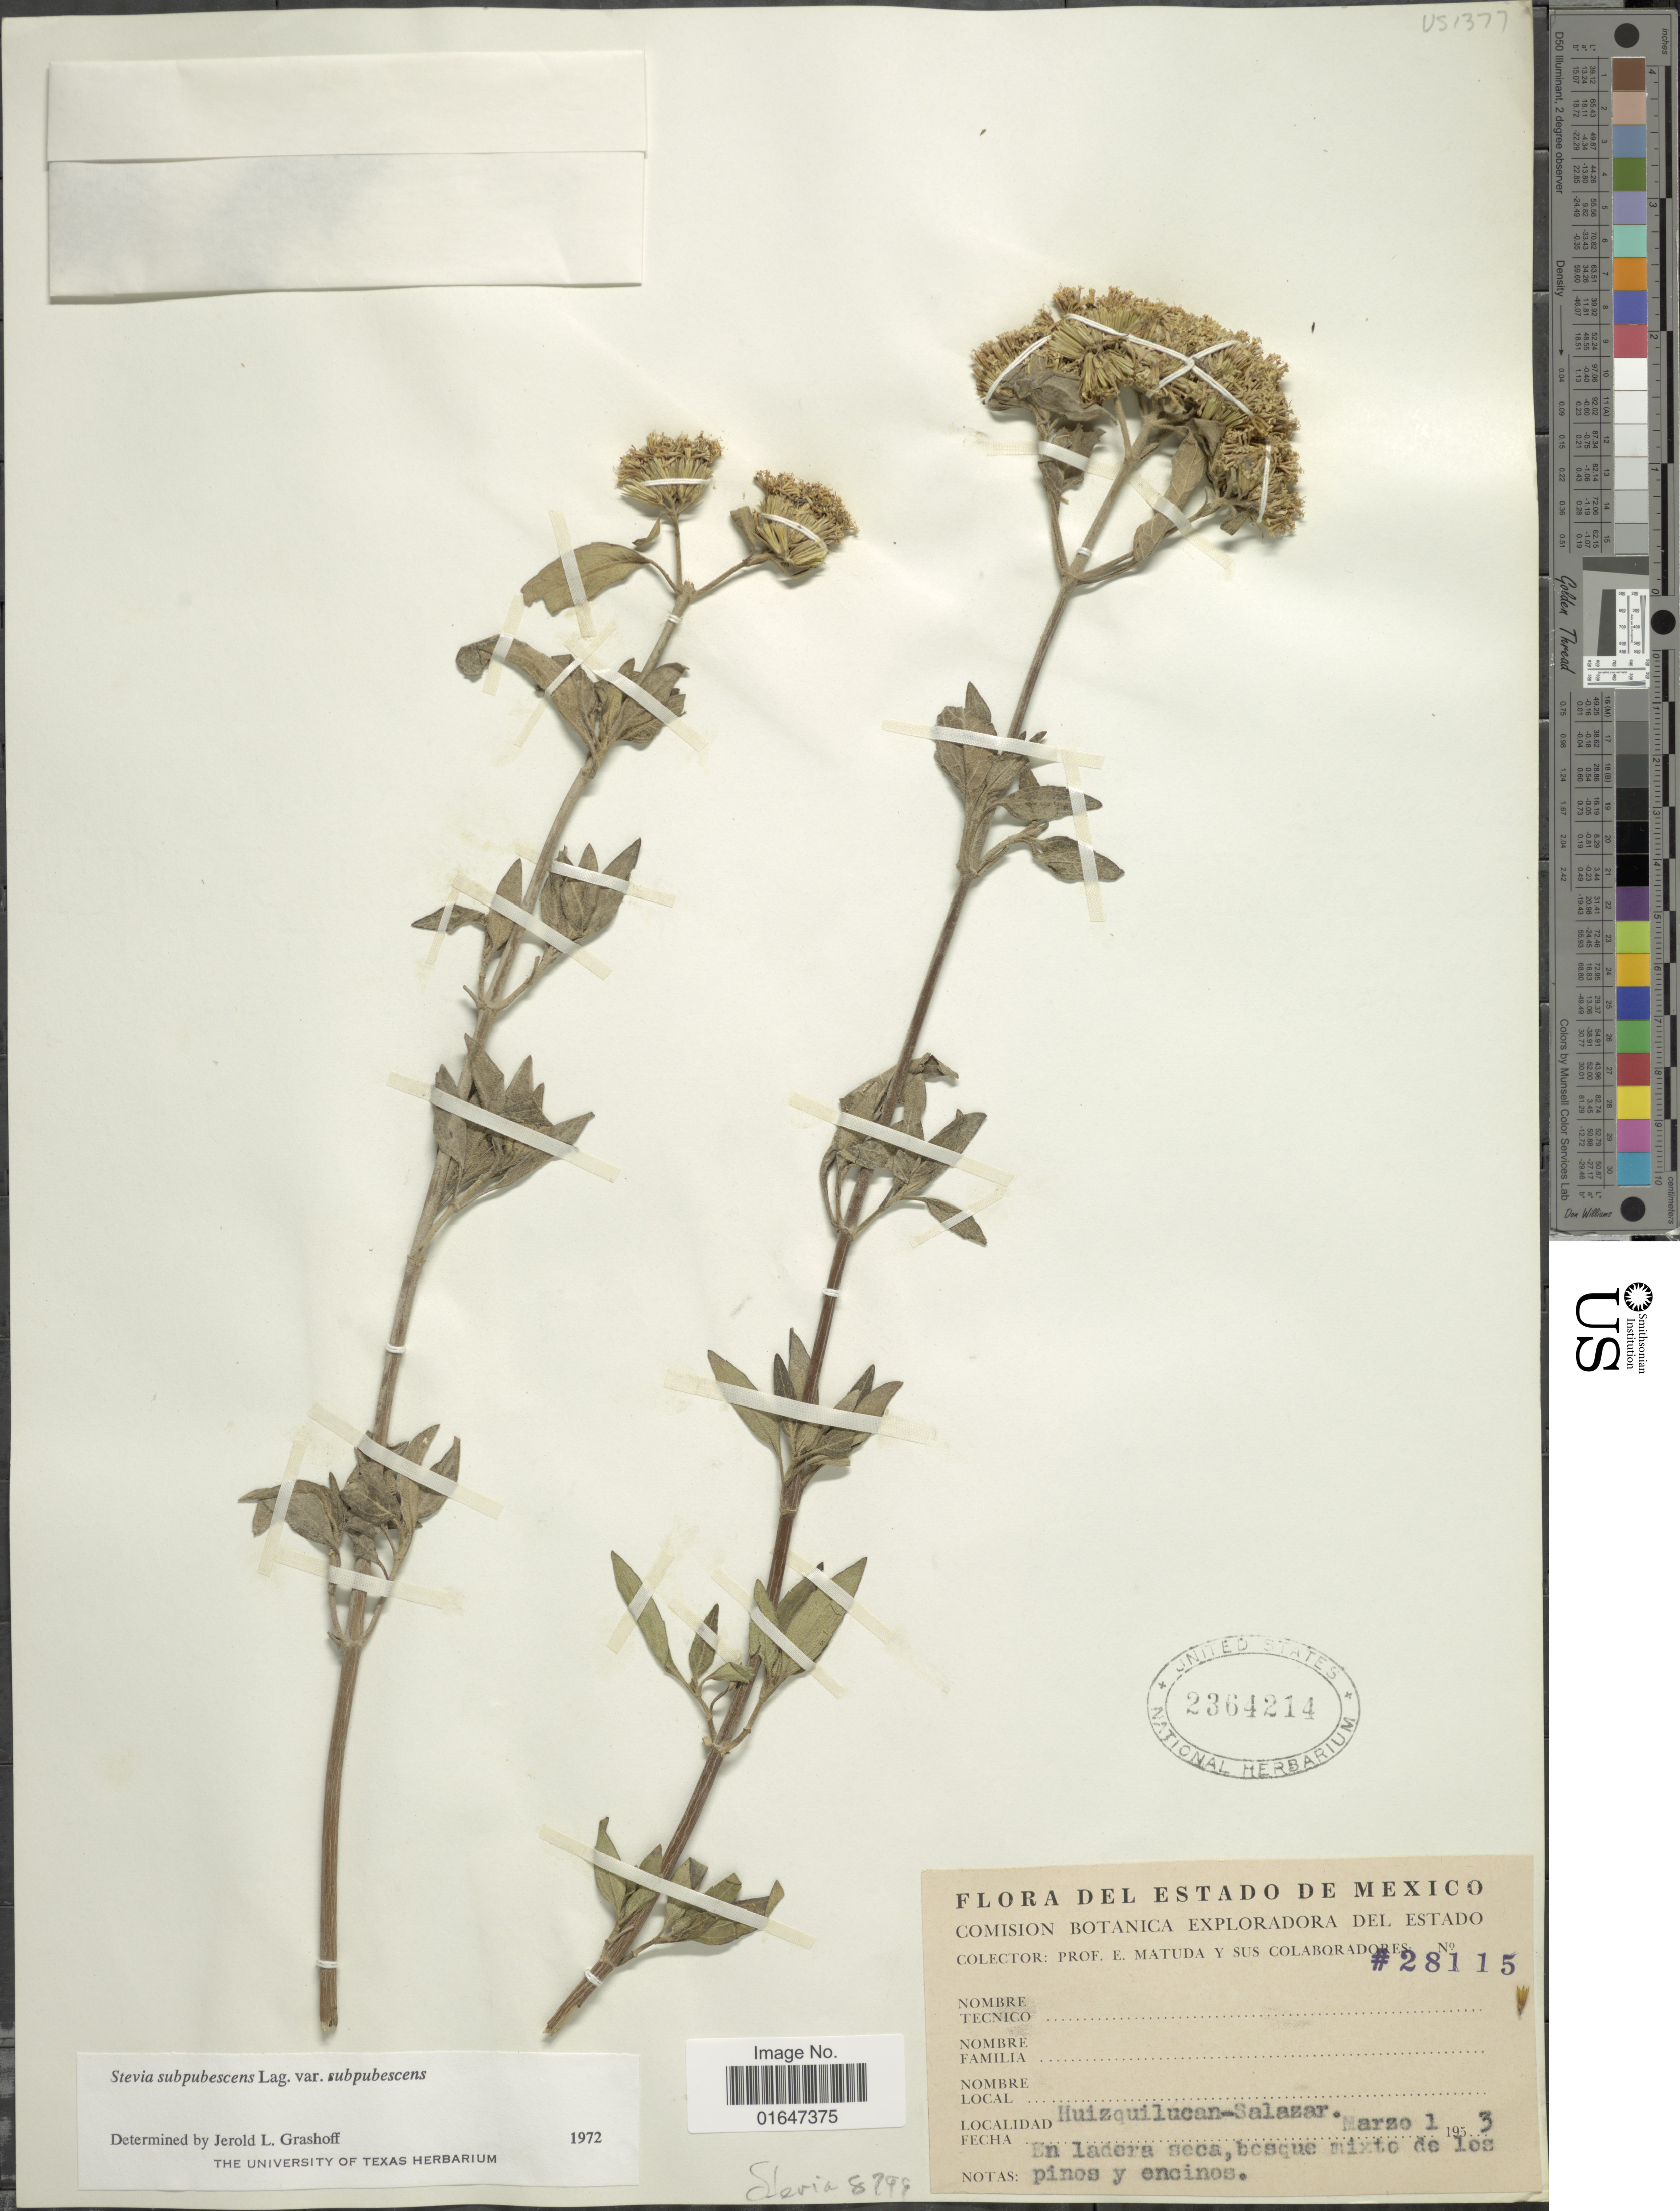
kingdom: Plantae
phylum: Tracheophyta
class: Magnoliopsida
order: Asterales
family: Asteraceae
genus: Stevia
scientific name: Stevia subpubescens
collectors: E. Matuda & et al.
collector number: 28115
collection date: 1953-03-01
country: Mexico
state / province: México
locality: Huizquilucan-Salazar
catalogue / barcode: US 2364214